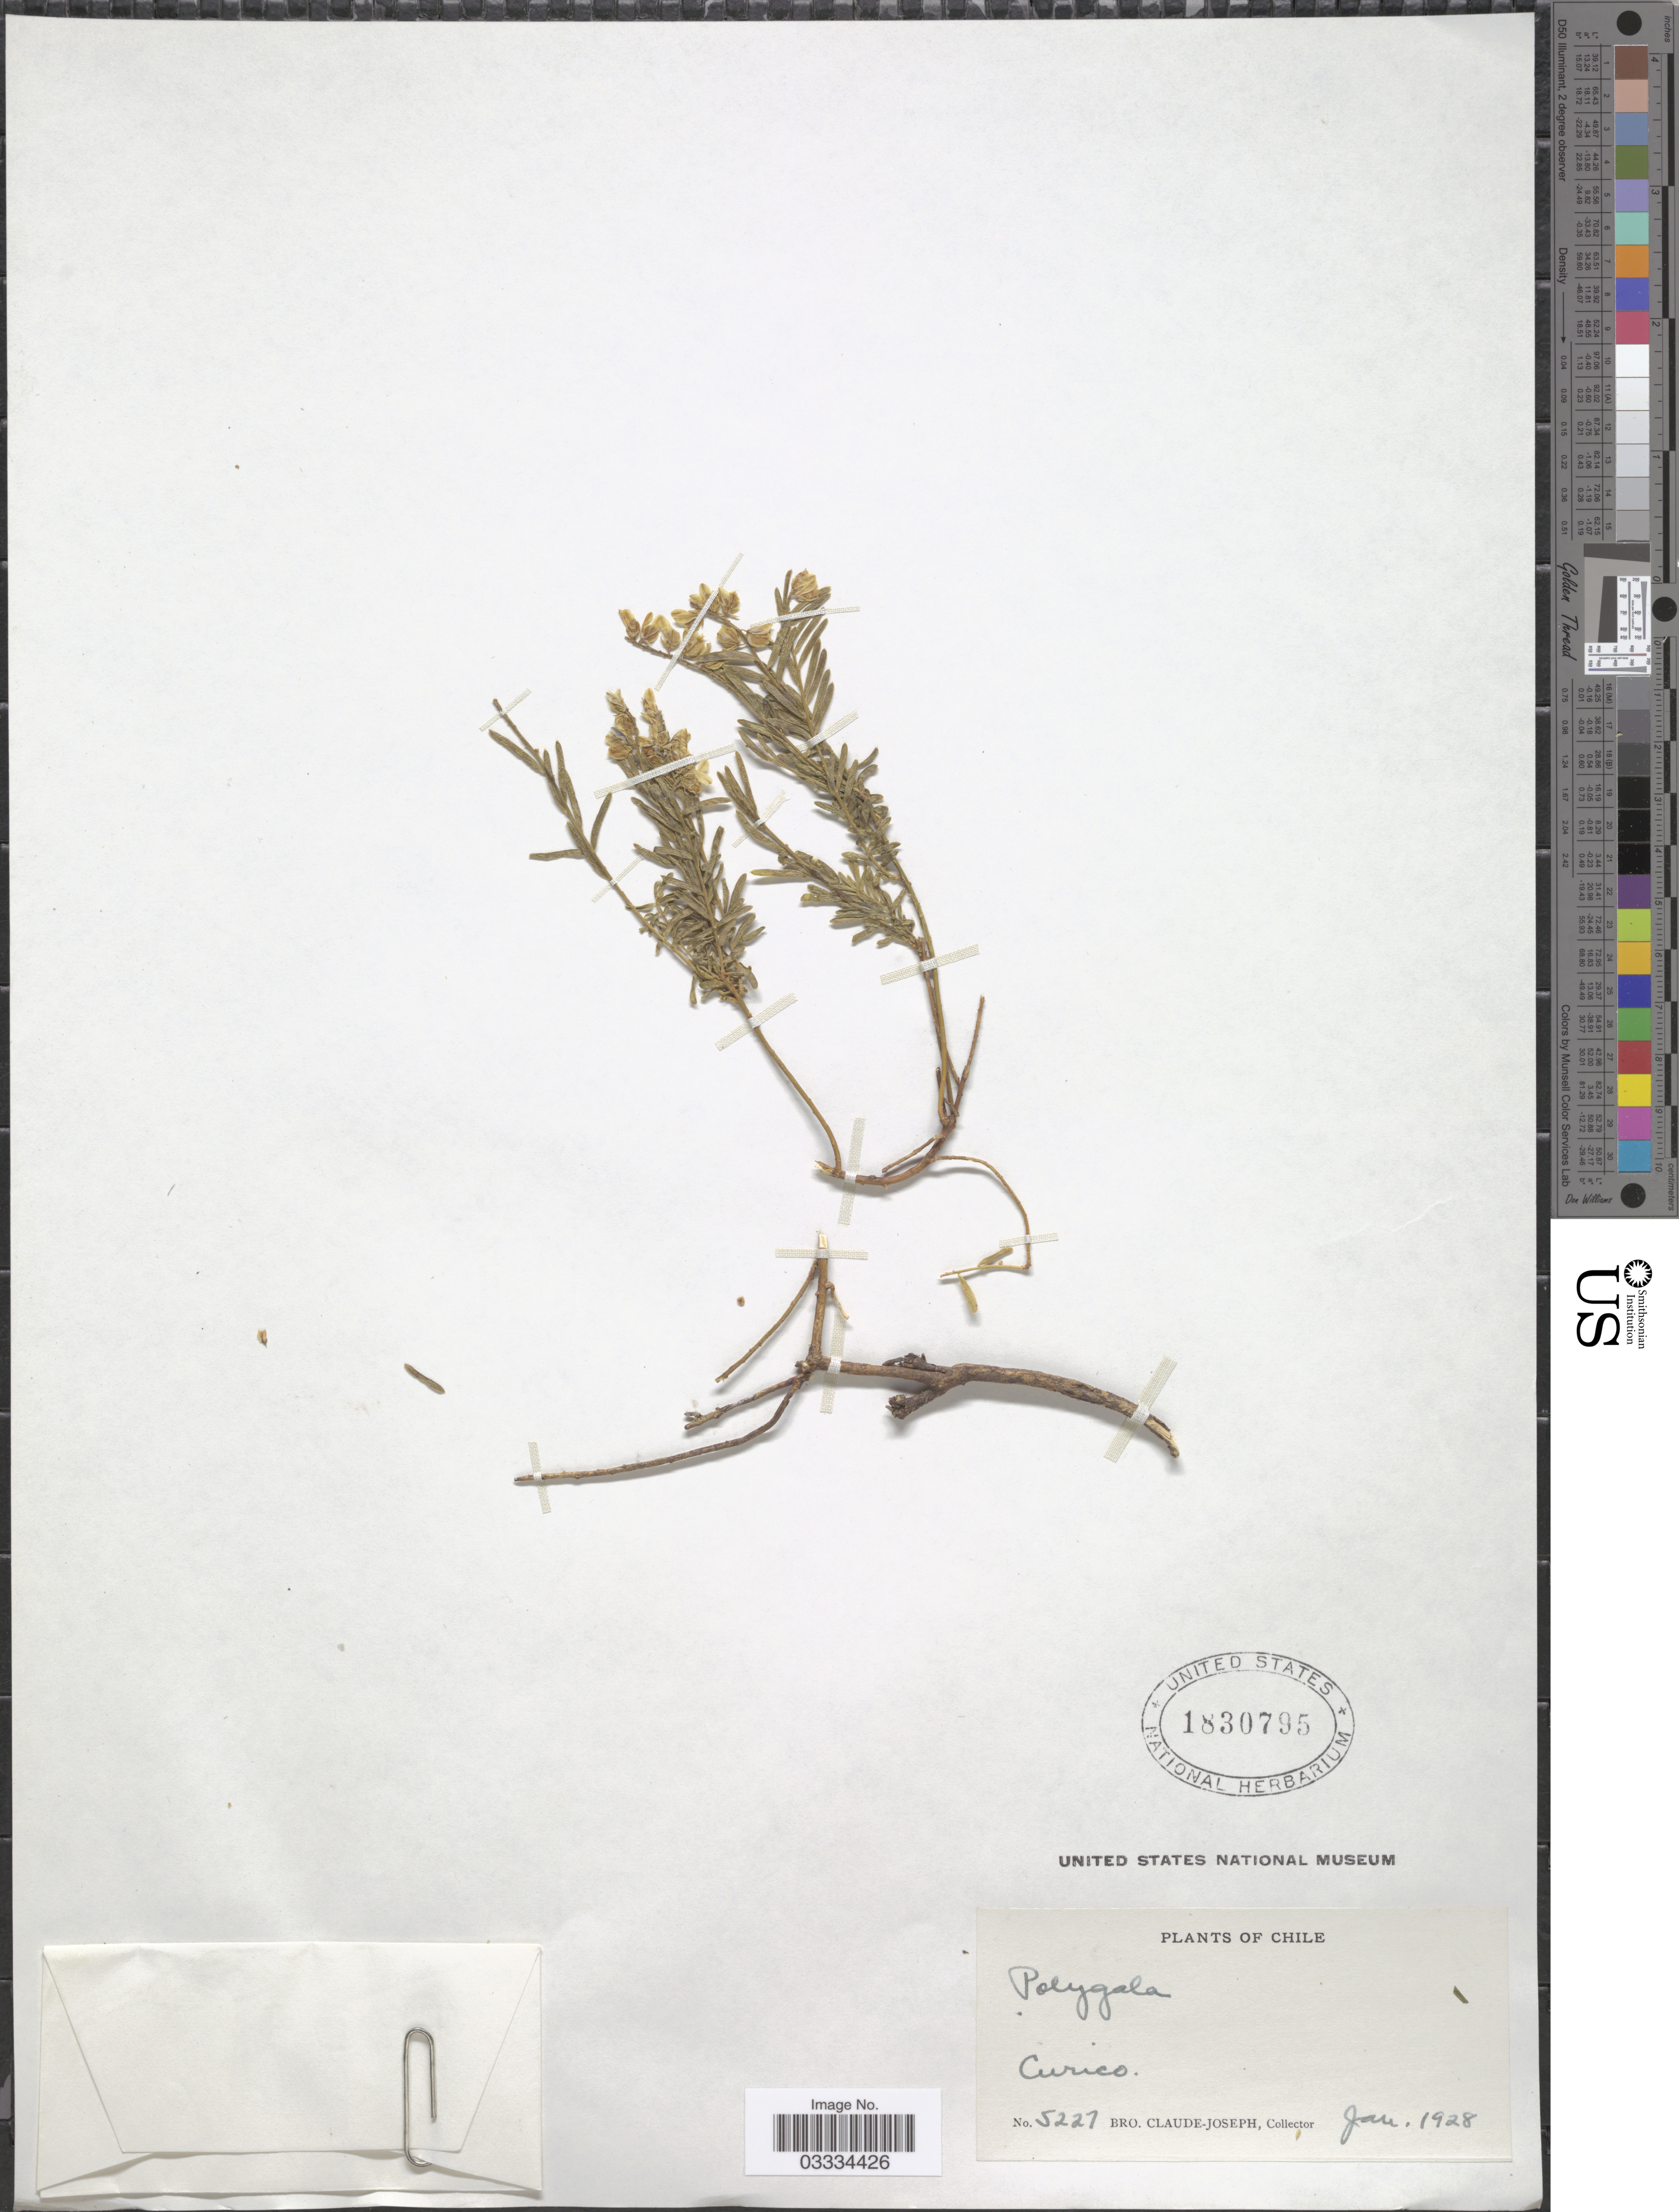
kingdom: Plantae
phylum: Tracheophyta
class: Magnoliopsida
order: Fabales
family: Polygalaceae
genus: Polygala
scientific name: Polygala sp.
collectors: Bro. Claude-Joseph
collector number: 5227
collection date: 1928-01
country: Chile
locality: Curico.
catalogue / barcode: US 1830795